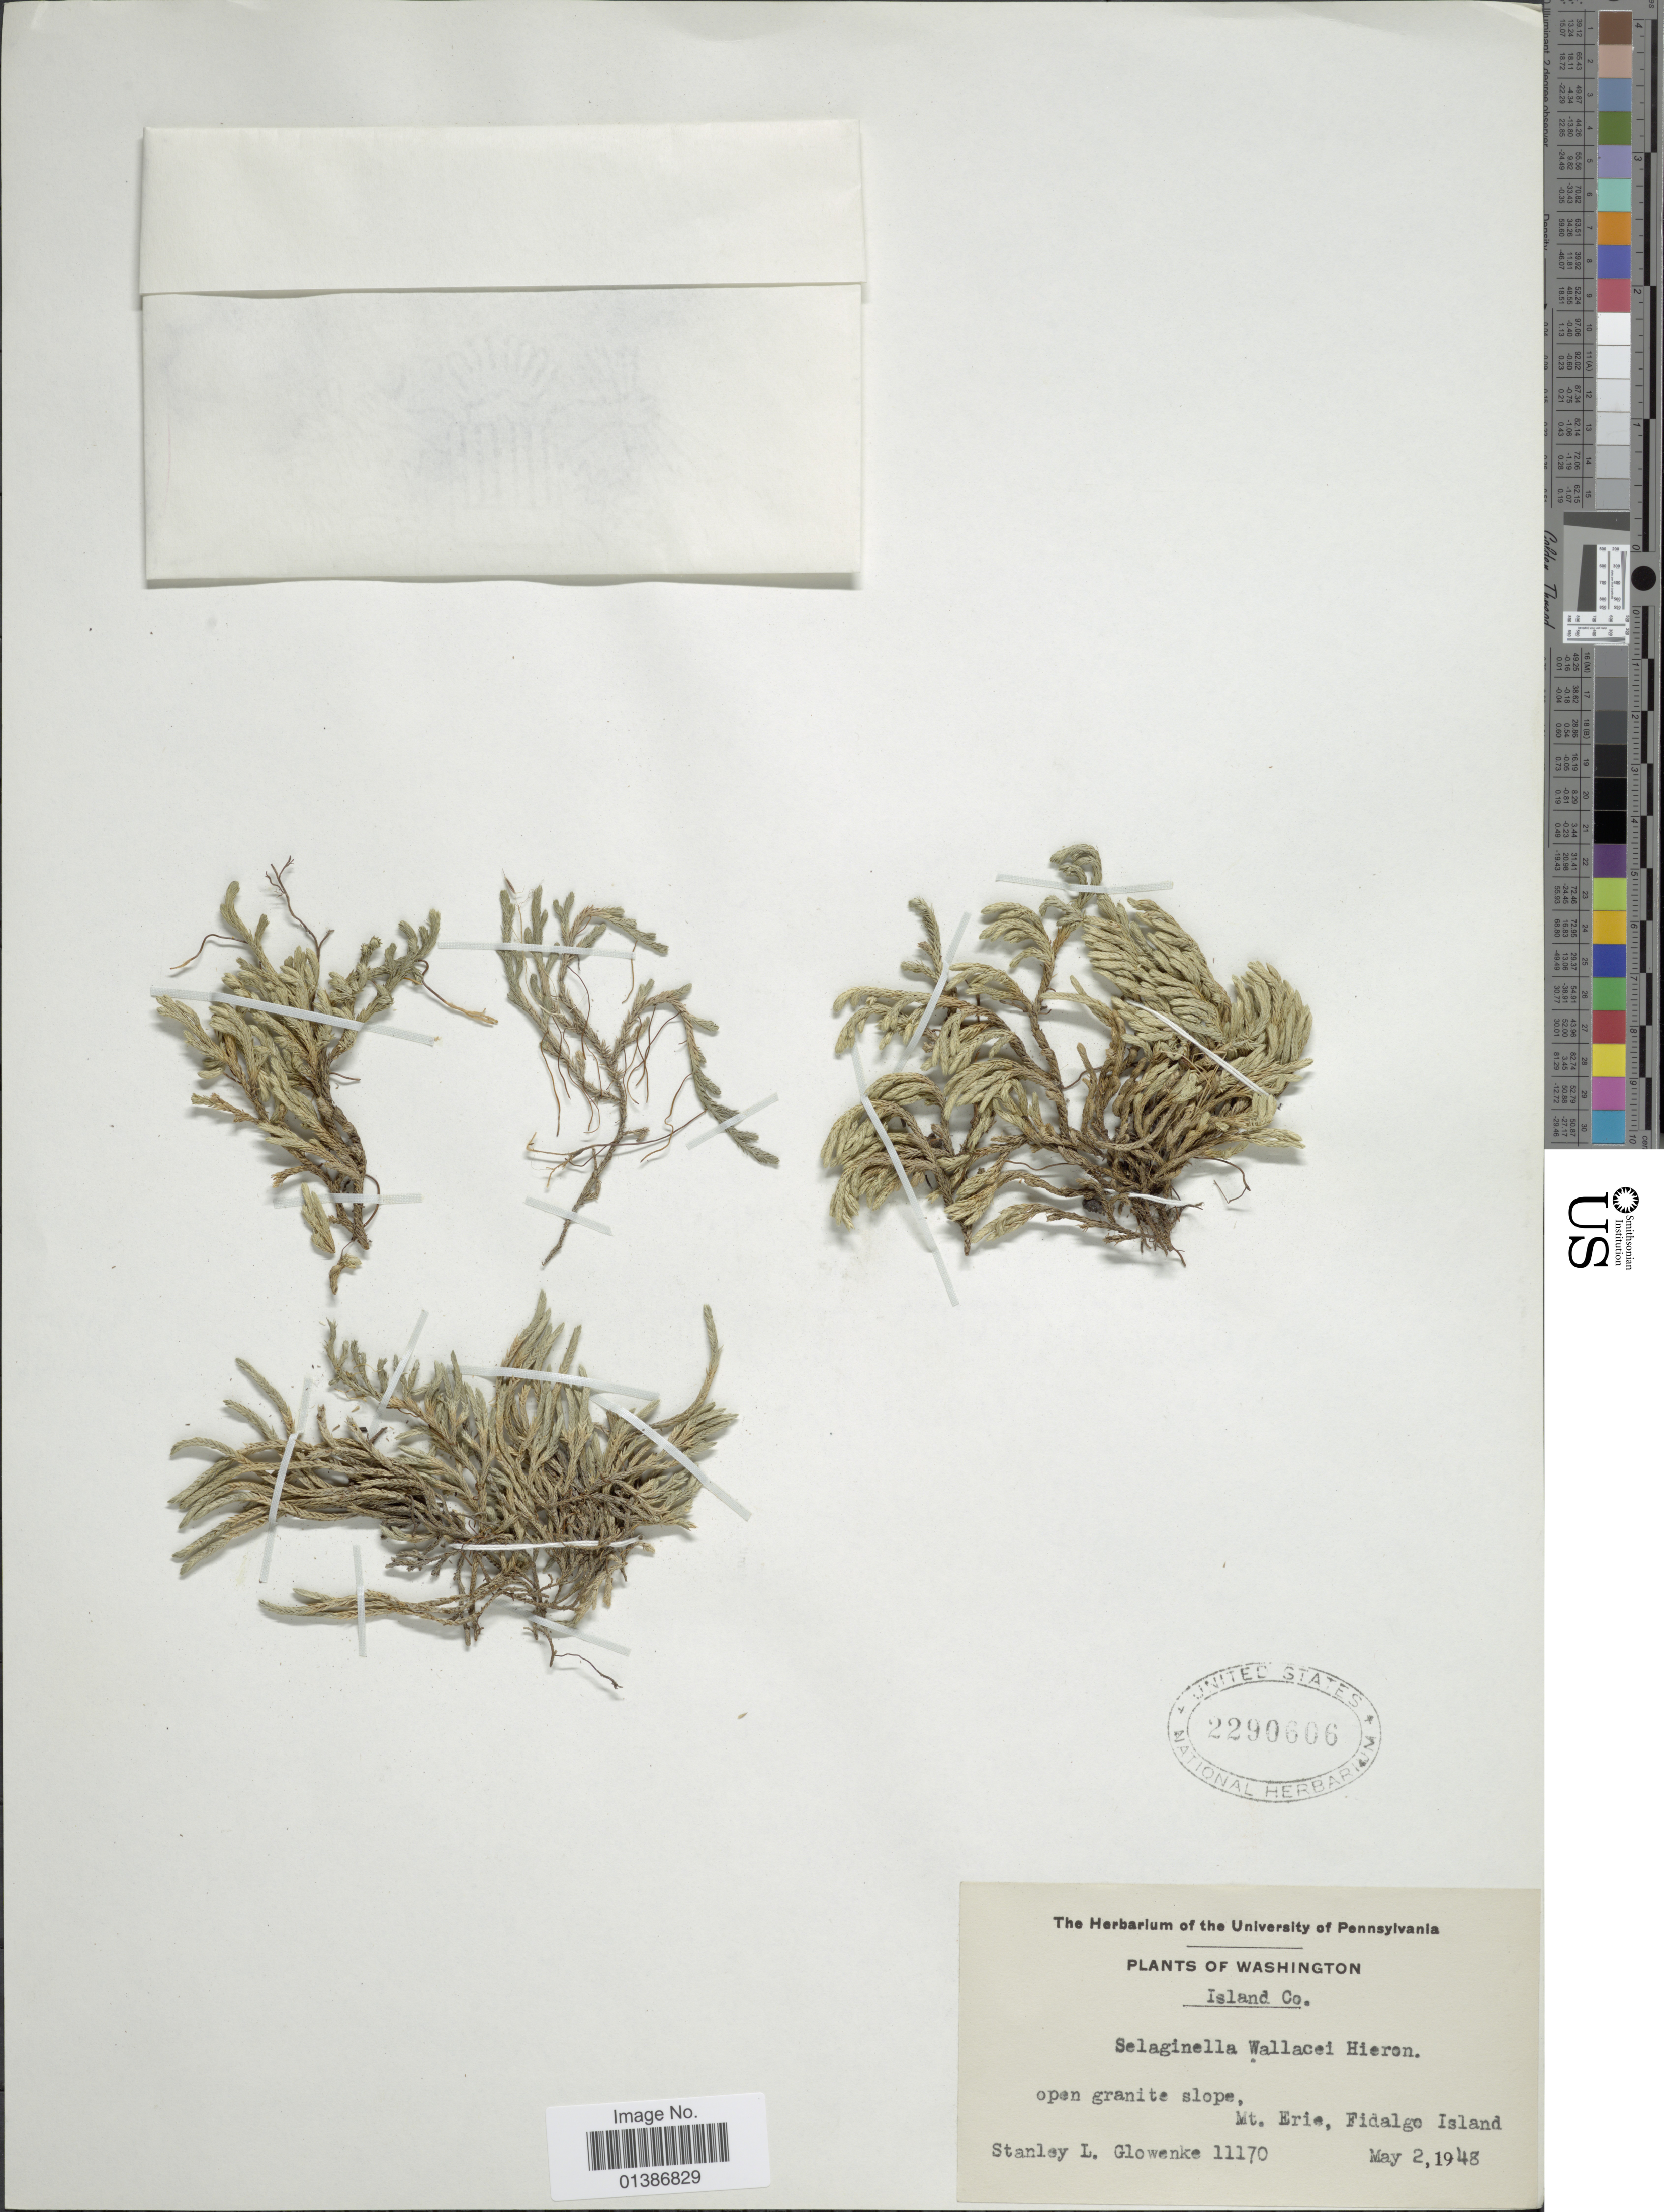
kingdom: Plantae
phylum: Tracheophyta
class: Lycopodiopsida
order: Selaginellales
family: Selaginellaceae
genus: Selaginella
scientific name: Selaginella wallacei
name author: Hieron.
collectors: S. Glowenke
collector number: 11170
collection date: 1948-05-02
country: United States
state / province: Washington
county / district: Island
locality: Island Co. Mt. Erie, Fidalgo Island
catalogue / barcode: US 2290606